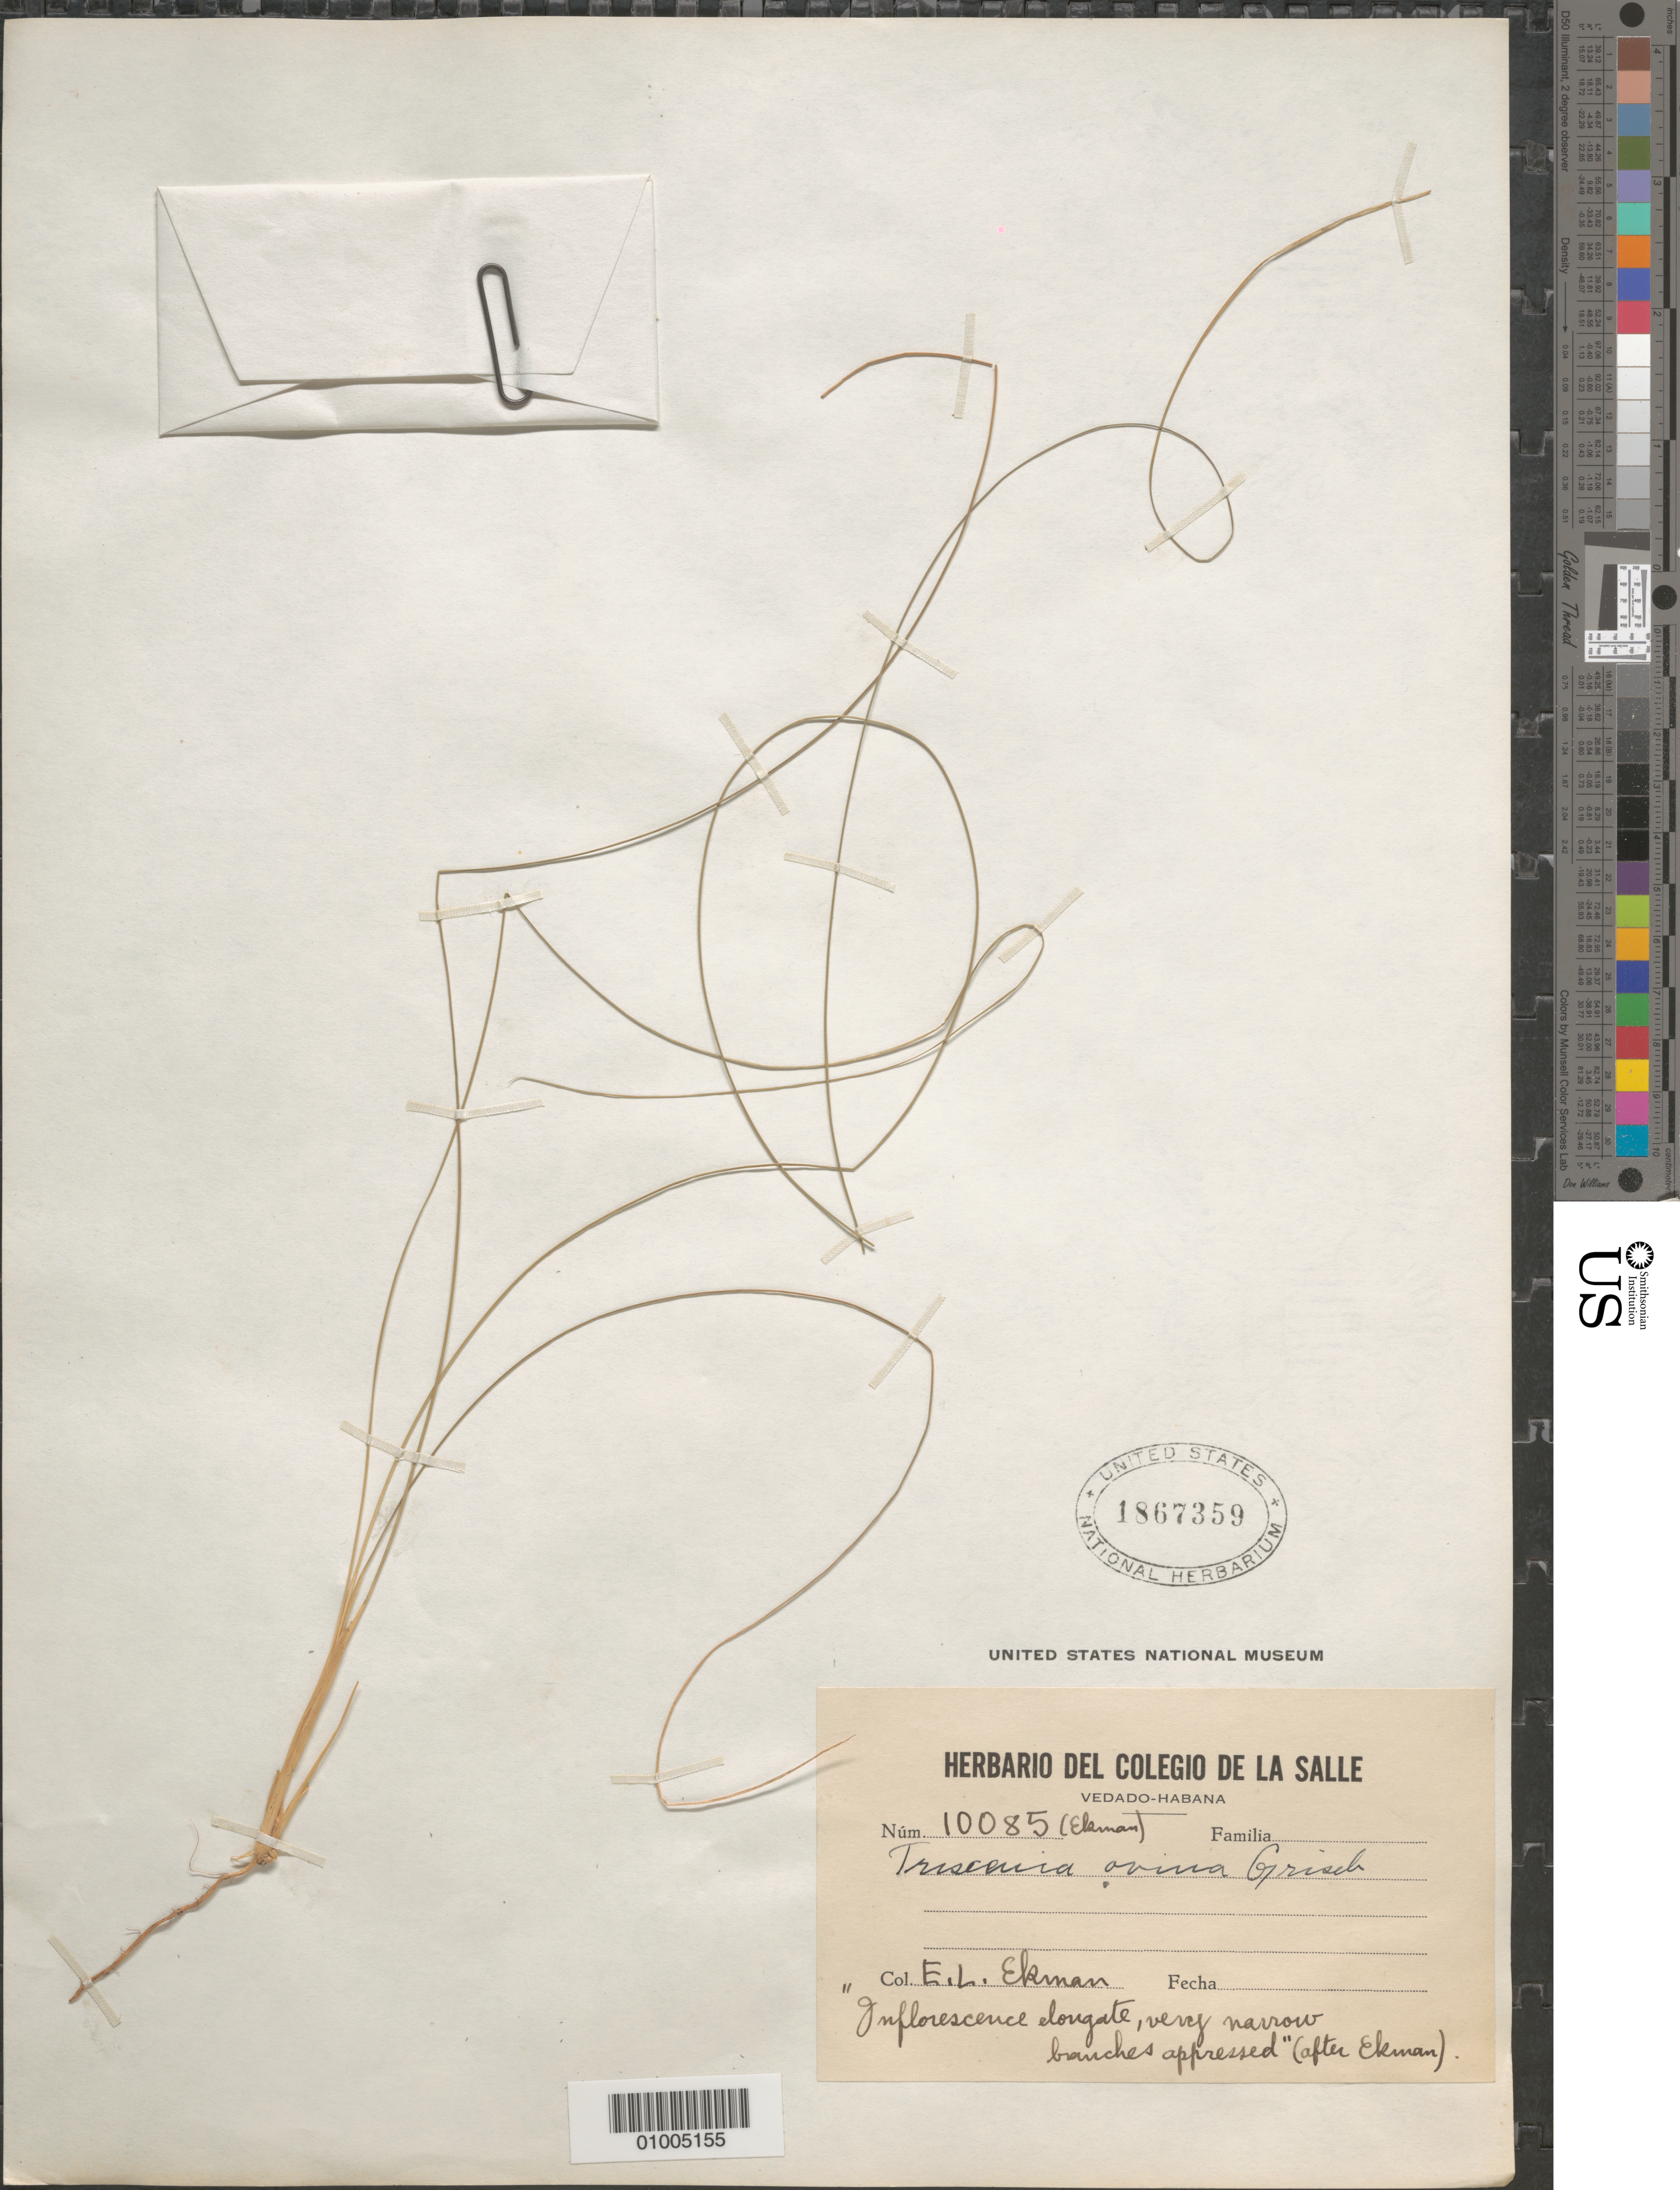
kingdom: Plantae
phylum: Tracheophyta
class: Liliopsida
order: Poales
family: Poaceae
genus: Triscenia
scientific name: Triscenia ovina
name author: Griseb.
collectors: E. L. Ekman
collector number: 10085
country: Cuba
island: Cuba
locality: Inflorescence elongate, very narrow branches oppressed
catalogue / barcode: US 1867359